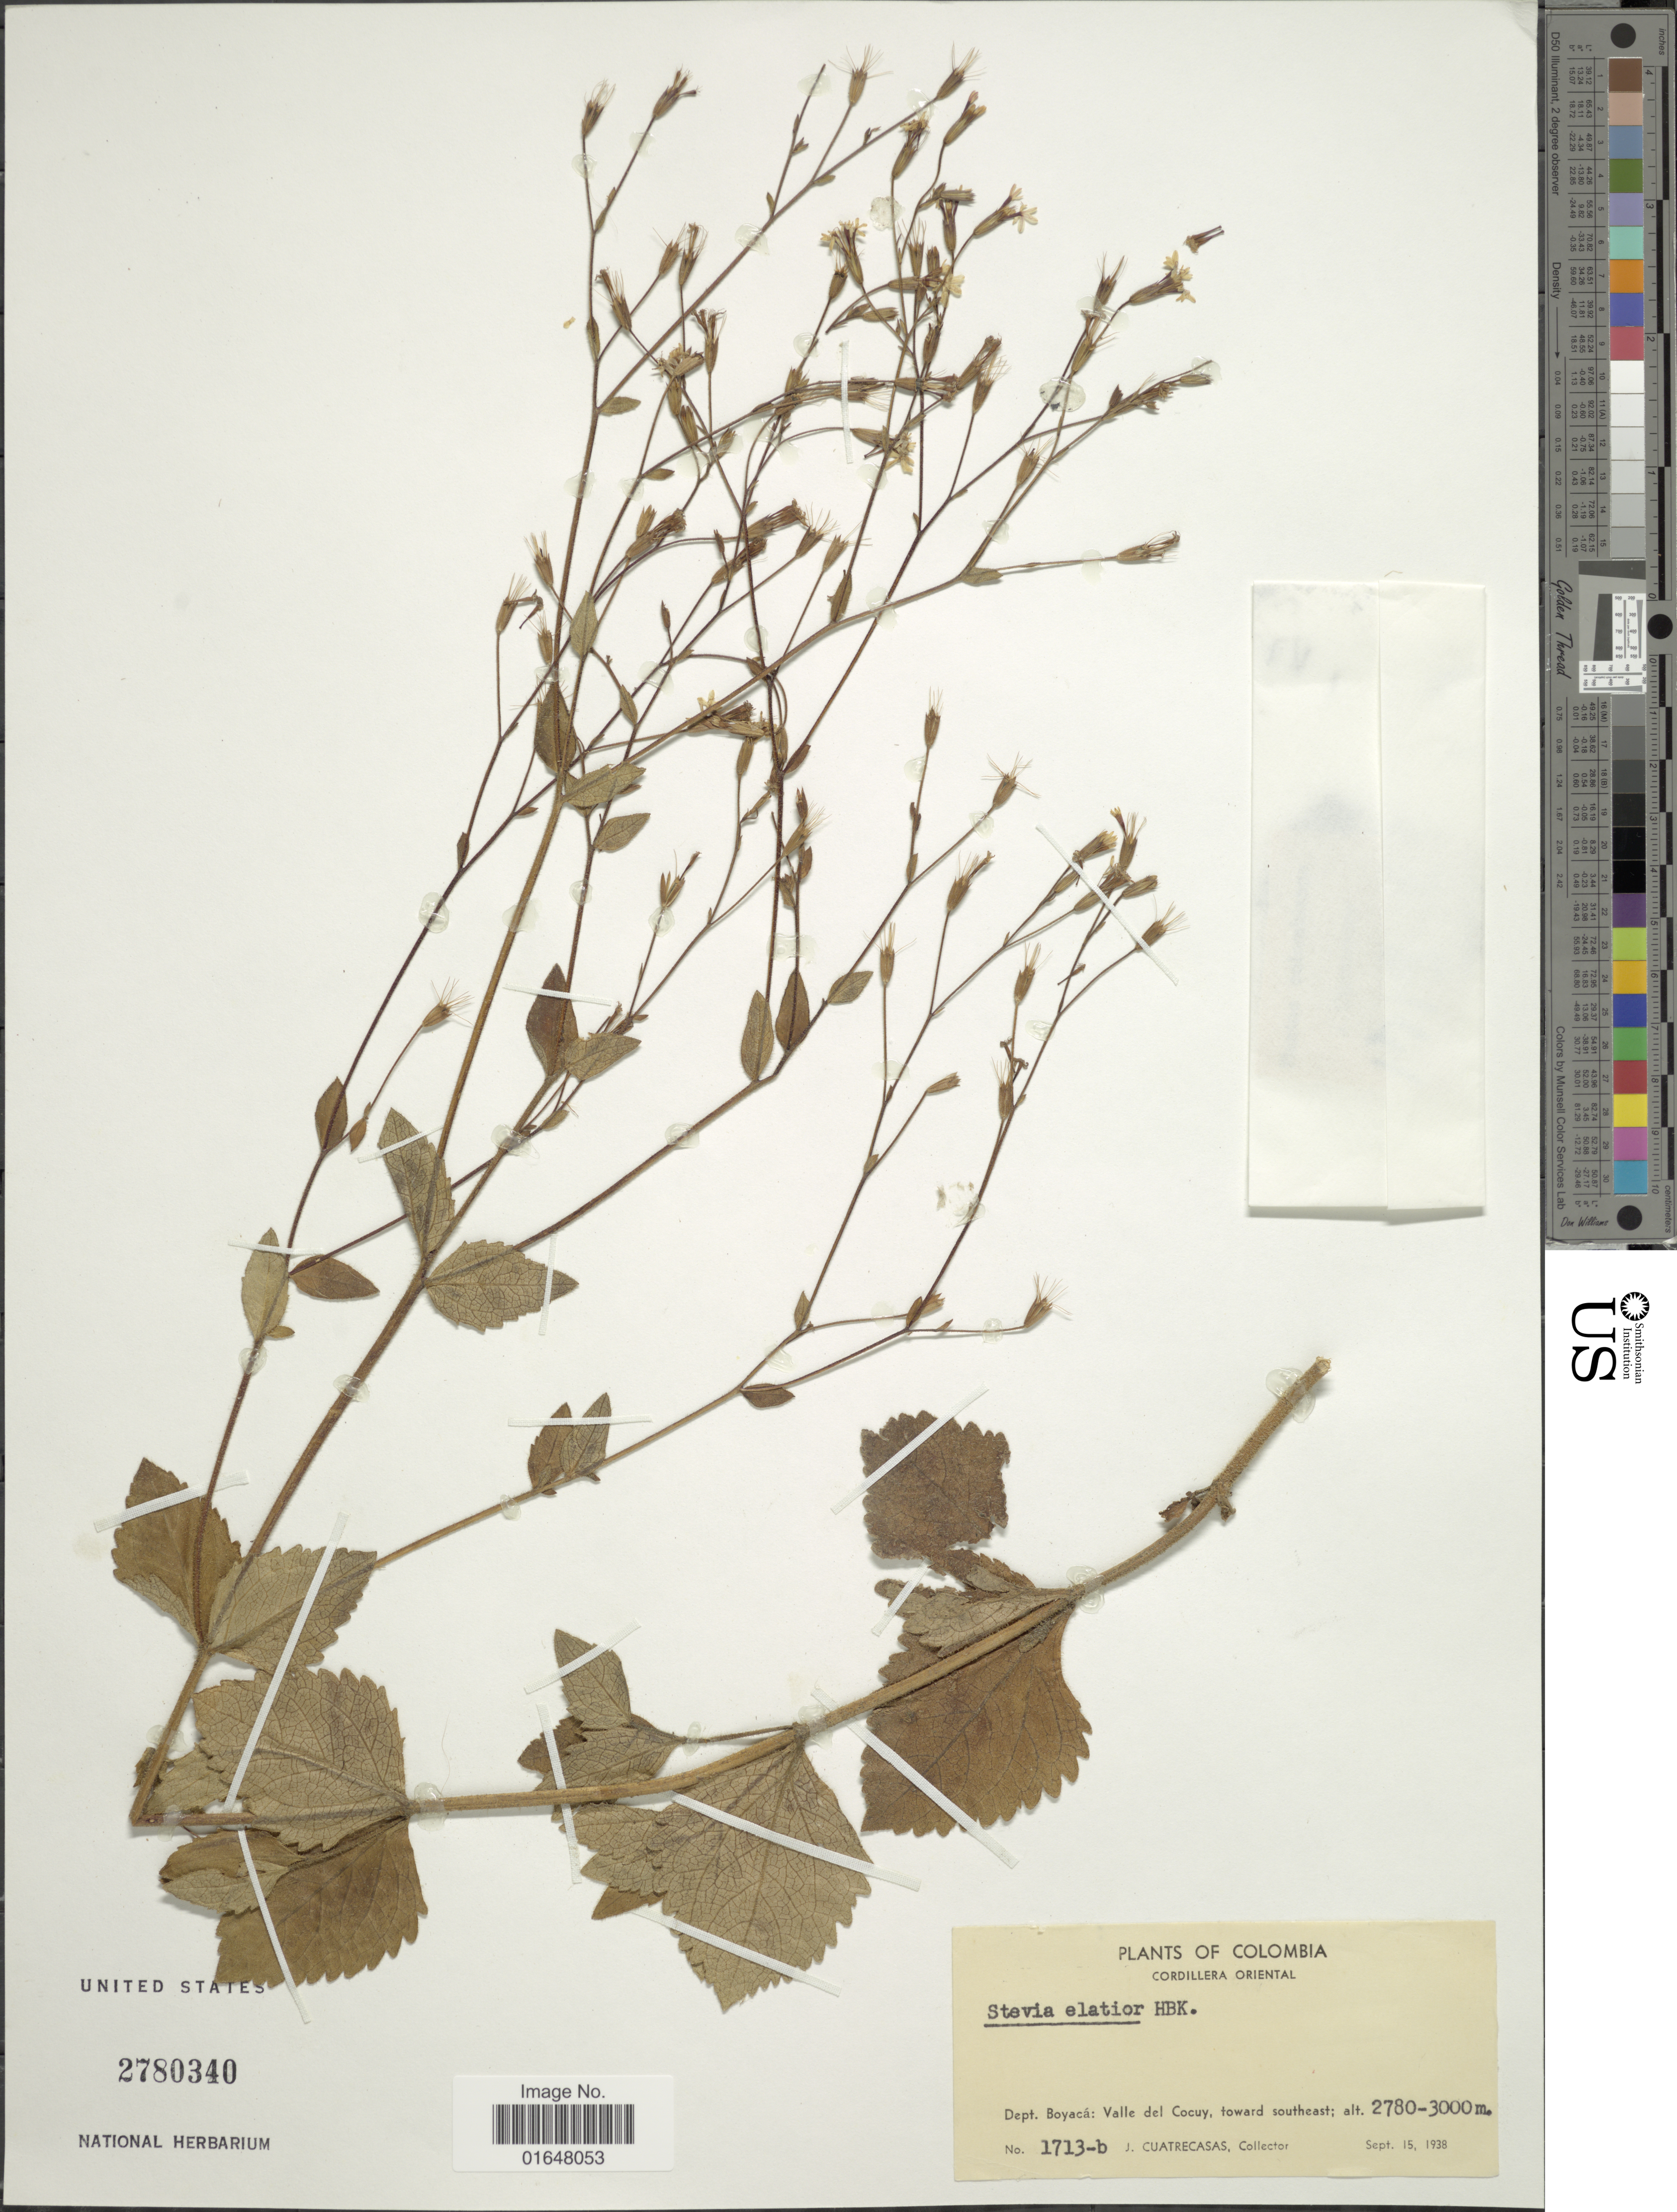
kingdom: Plantae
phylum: Tracheophyta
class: Magnoliopsida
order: Asterales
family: Asteraceae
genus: Stevia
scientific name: Stevia elatior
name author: Kunth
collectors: J. Cuatrecasas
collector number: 1713-b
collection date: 1938-09-15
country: Colombia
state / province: Boyacá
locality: Cordillera Oriental, Valle del Cocuy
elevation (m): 2780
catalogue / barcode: US 2780340